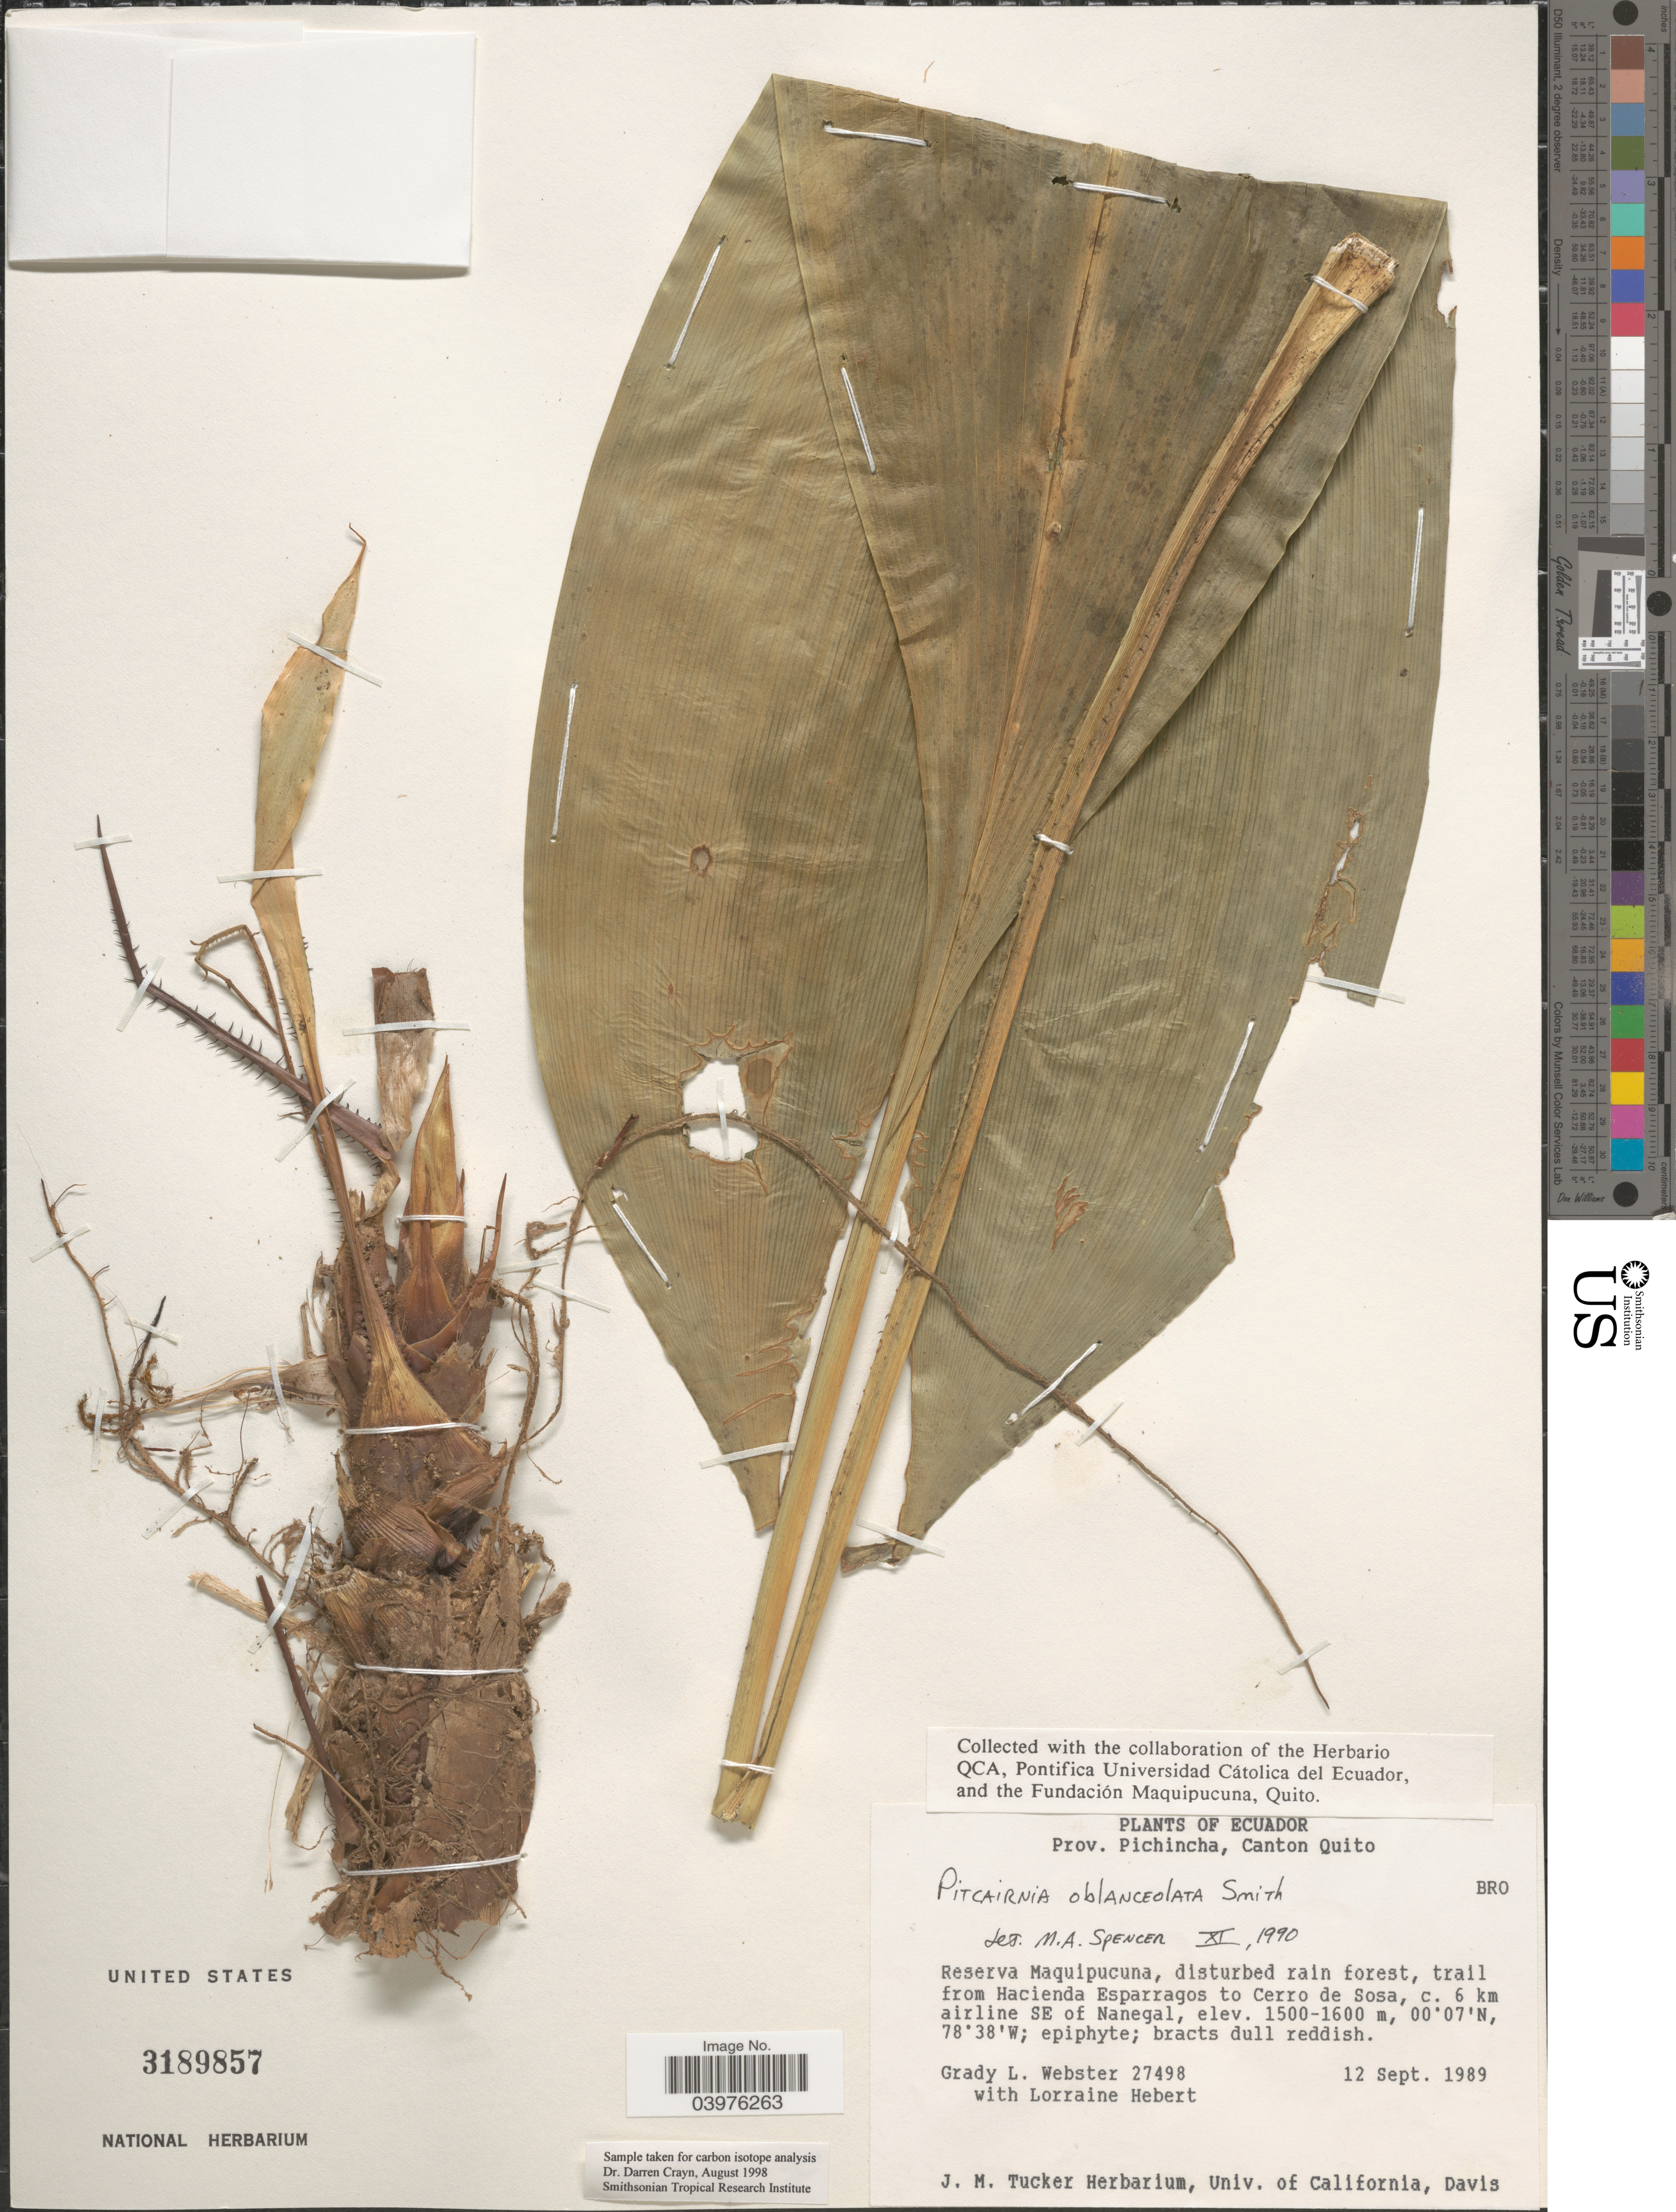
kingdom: Plantae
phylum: Tracheophyta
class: Liliopsida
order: Poales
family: Bromeliaceae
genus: Pitcairnia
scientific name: Pitcairnia oblanceolata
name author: L.B. Sm.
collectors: G. L. Webster & L. Hebert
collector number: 27498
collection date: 1989-09-12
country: Ecuador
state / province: Pichincha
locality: Canton Quito. Reserva Maquipucuna, trail from Hacienda Esparragos to Cerro de Sosa, c. 6 km airline SE of Nanegal.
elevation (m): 1500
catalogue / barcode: US 3189857